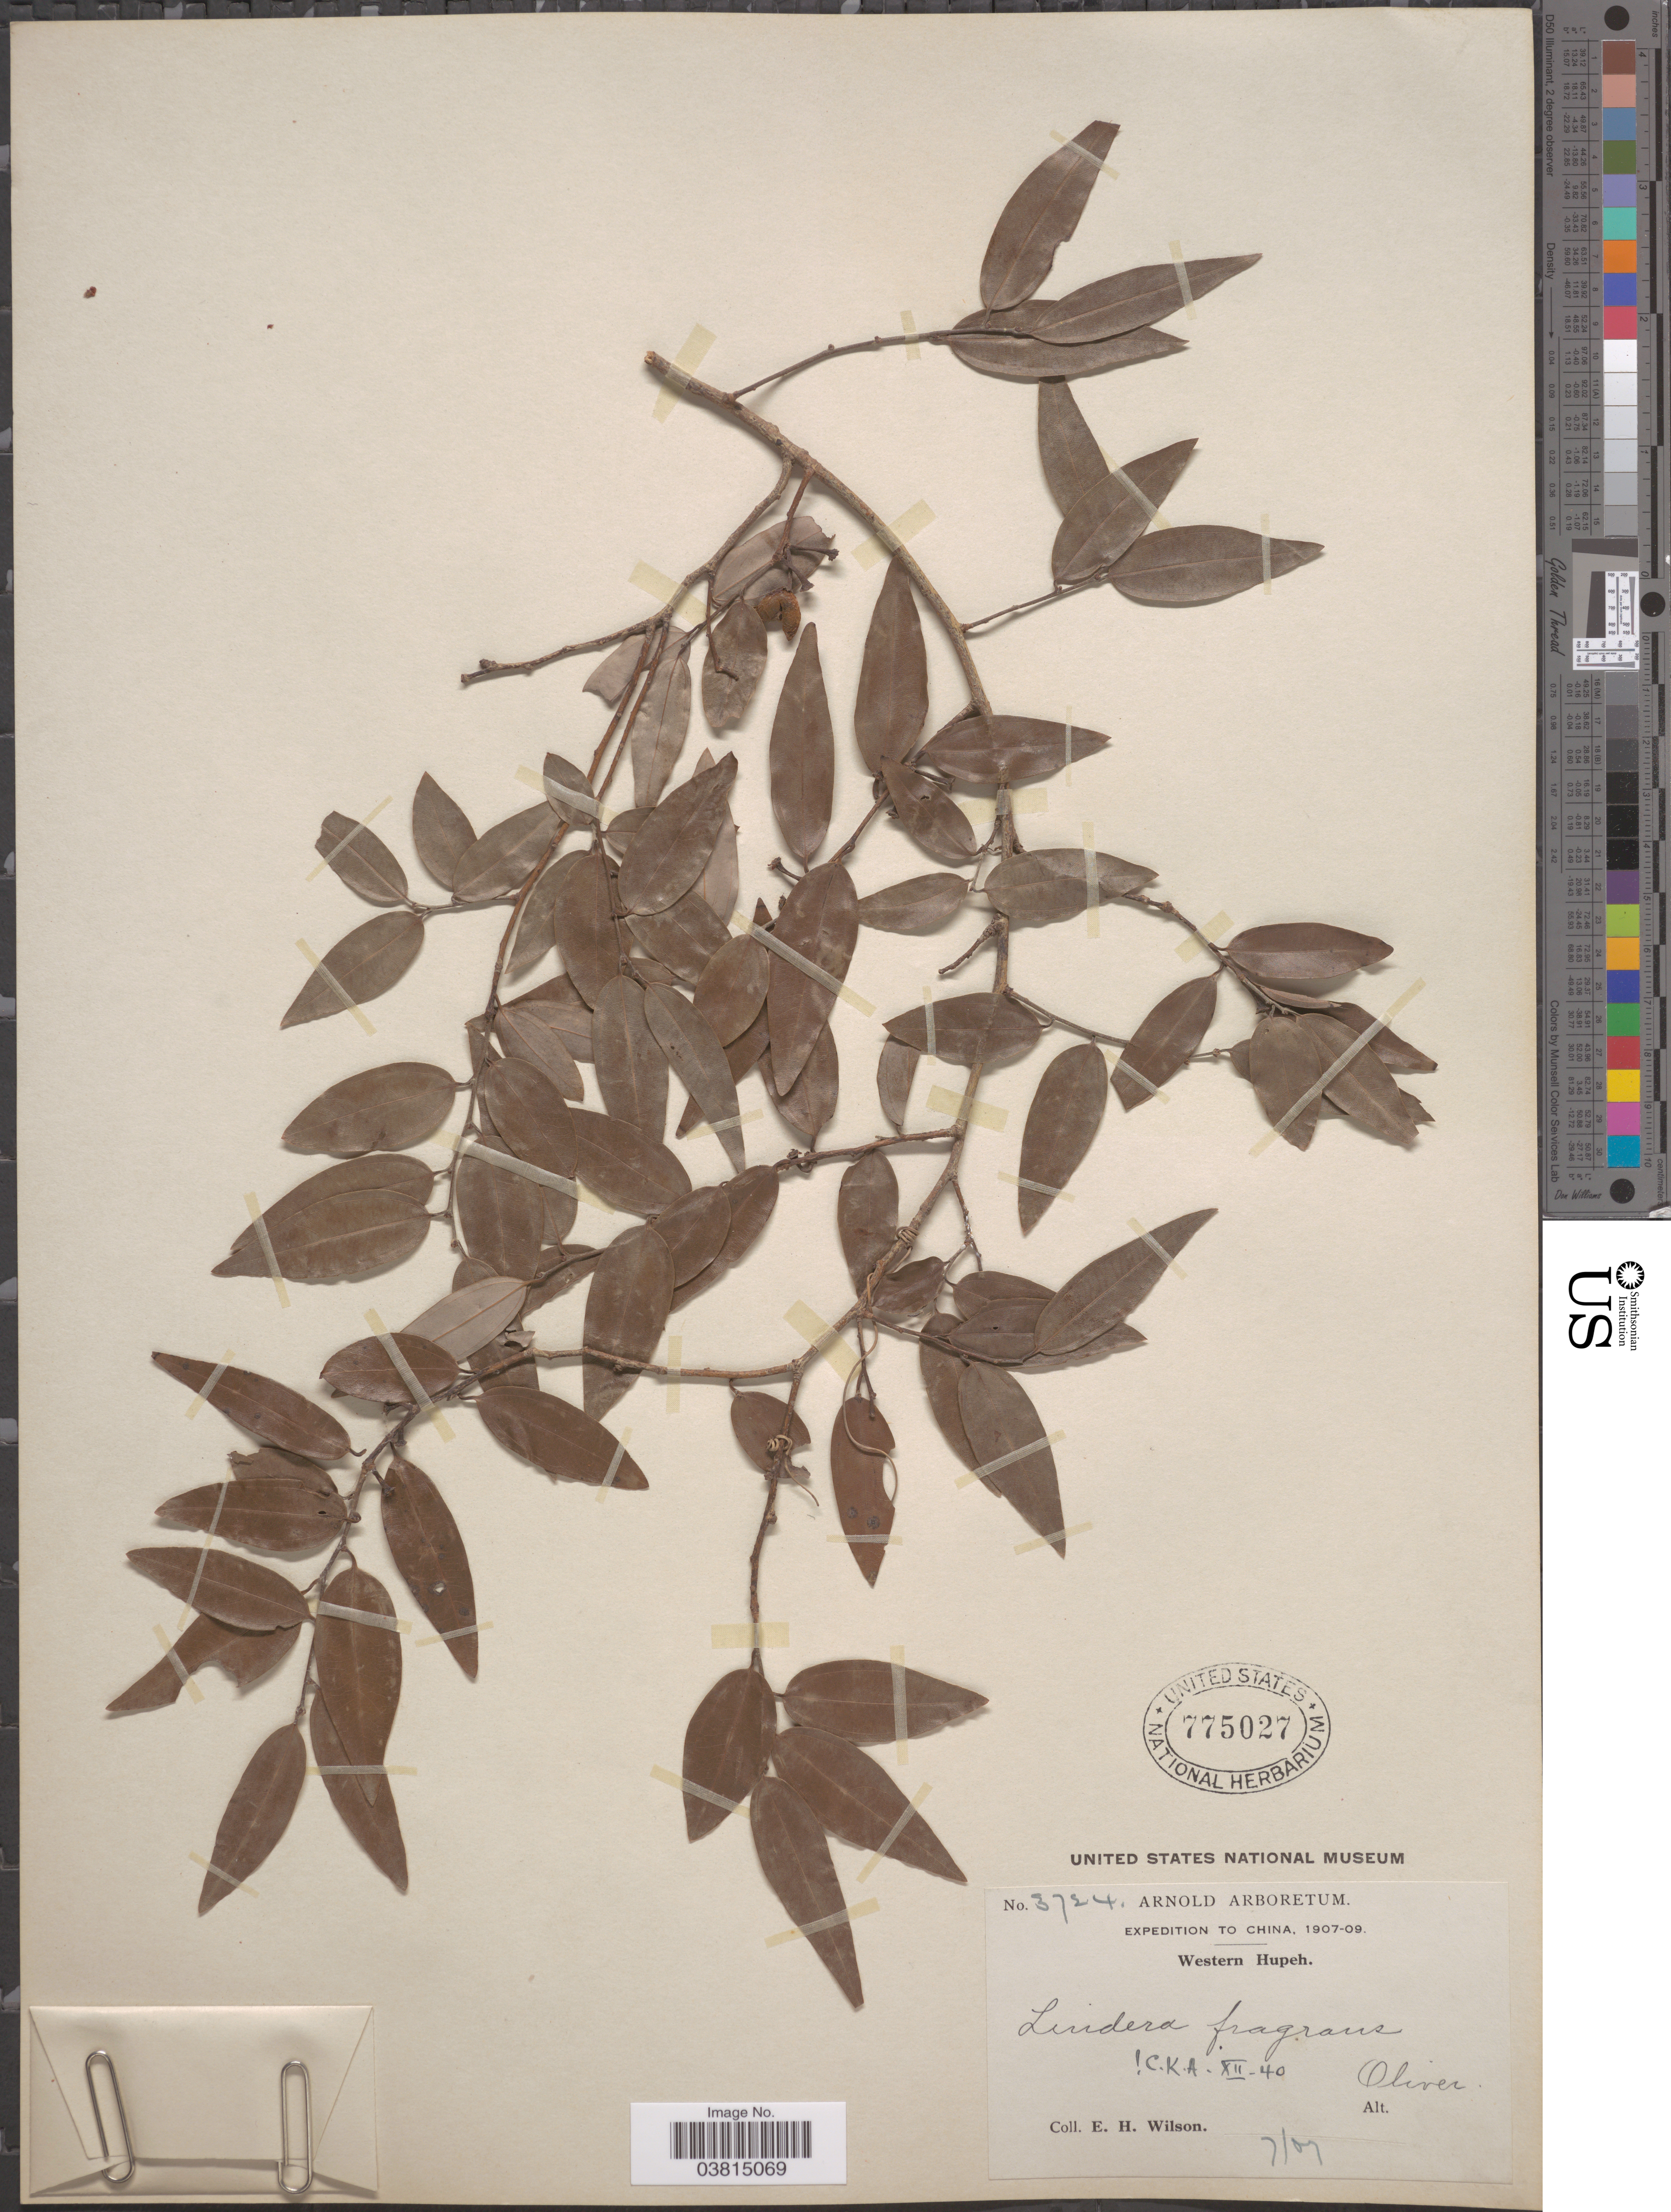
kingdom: Plantae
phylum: Tracheophyta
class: Magnoliopsida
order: Laurales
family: Lauraceae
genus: Lindera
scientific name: Lindera fragrans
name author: Oliv.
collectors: E. Wilson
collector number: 3724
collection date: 1907-07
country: China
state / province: Hubei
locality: Western Hupeh.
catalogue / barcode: US 775027